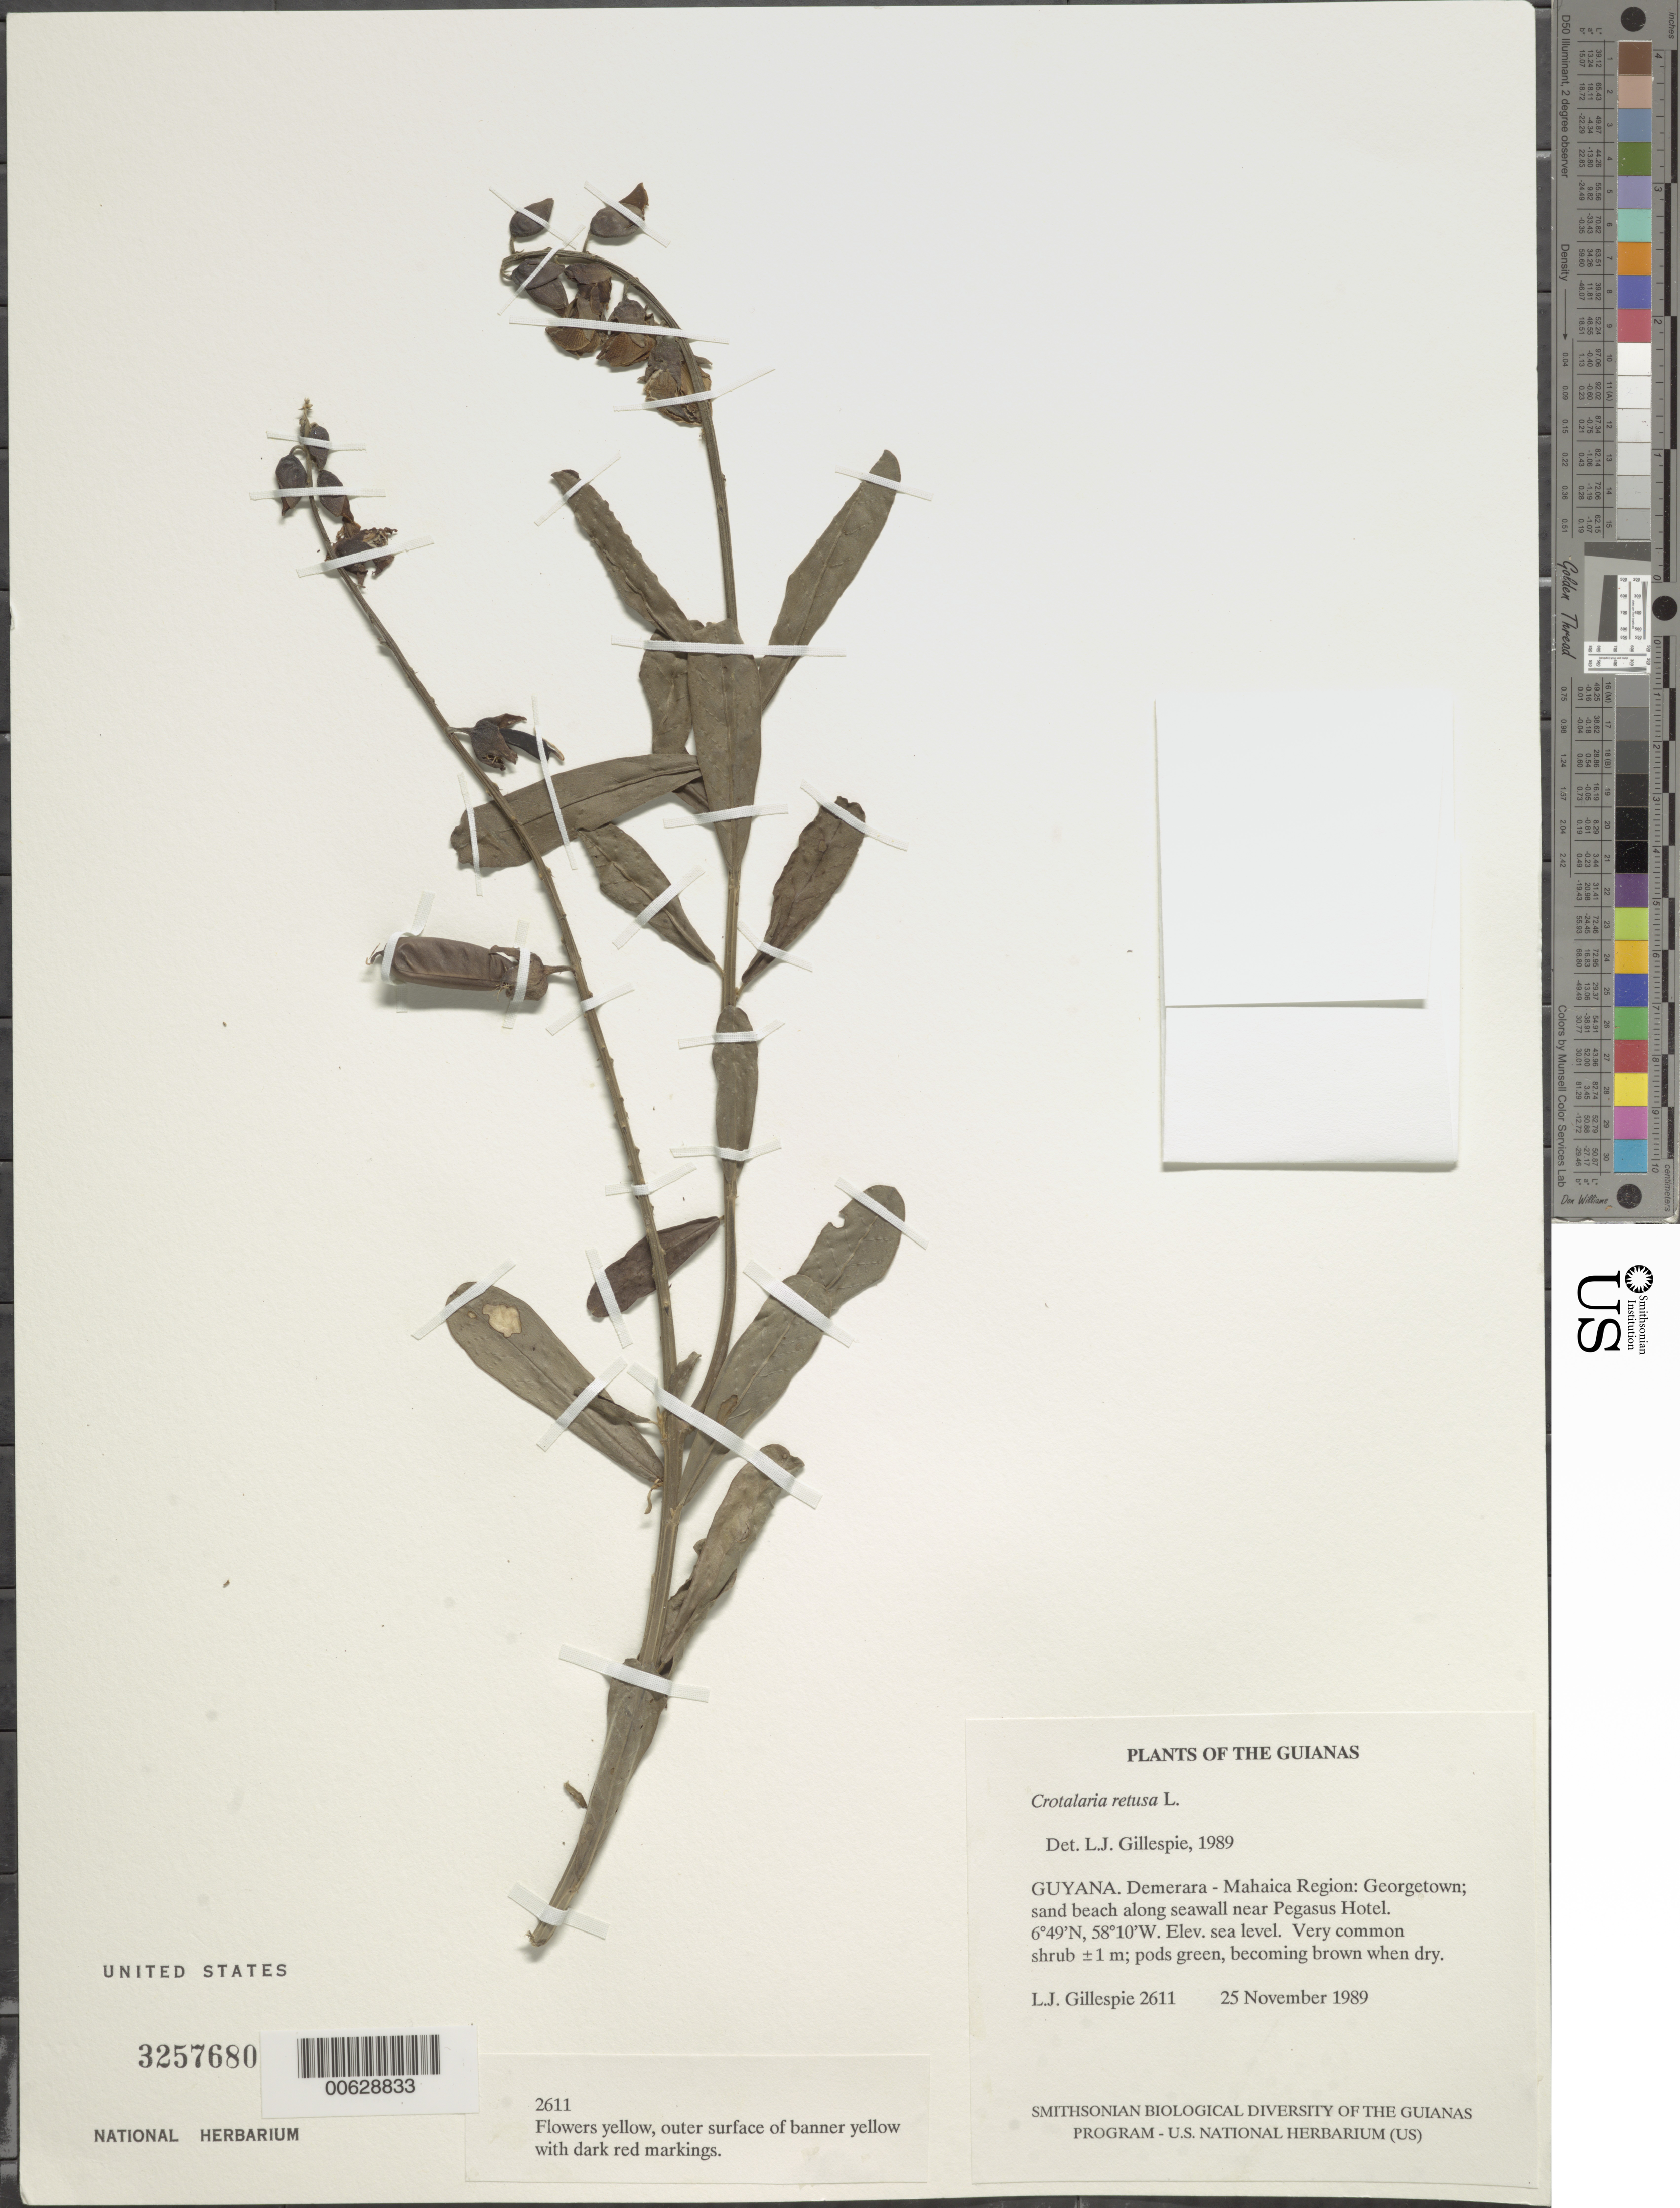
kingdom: Plantae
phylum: Tracheophyta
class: Magnoliopsida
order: Fabales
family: Fabaceae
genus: Crotalaria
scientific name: Crotalaria retusa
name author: L.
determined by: Gillespie, L. J.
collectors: L. J. Gillespie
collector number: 2611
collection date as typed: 25 November 1989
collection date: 1989-11-25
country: Guyana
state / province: Demerara-Mahaica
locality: Georgetown; near Pegasus Hotel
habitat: Sand beach along seawall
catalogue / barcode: US 3257680